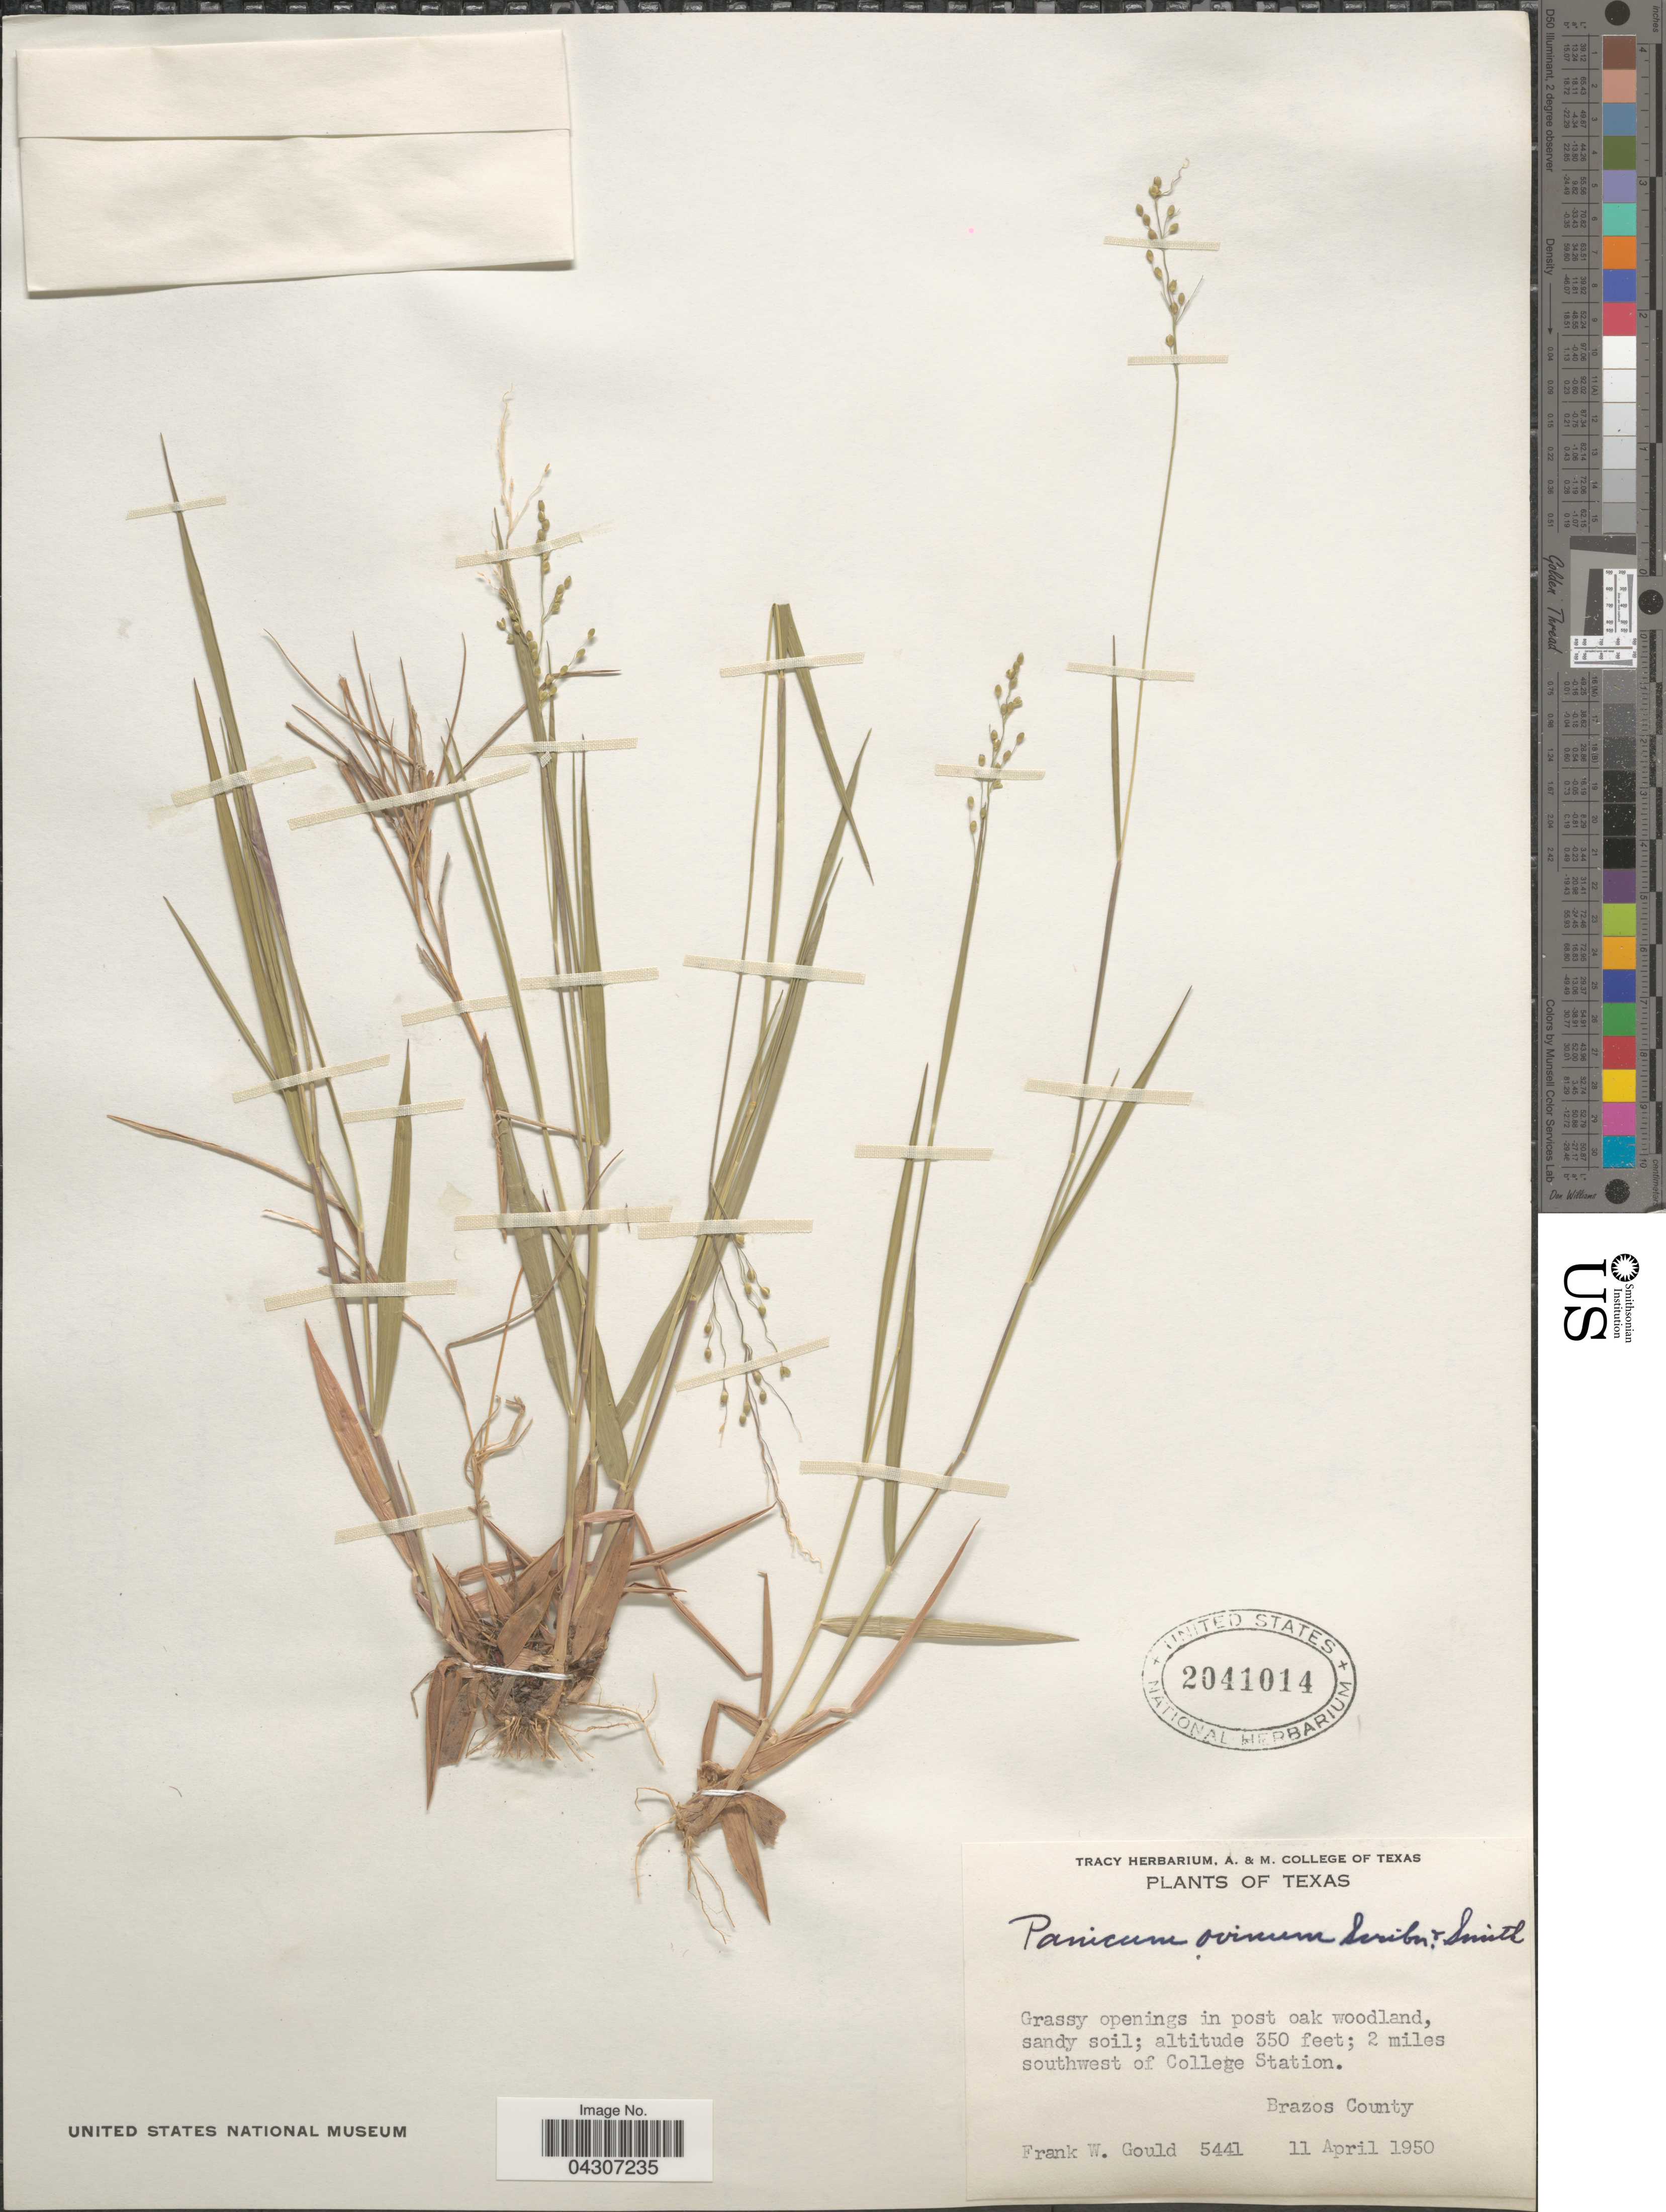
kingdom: Plantae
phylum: Tracheophyta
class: Liliopsida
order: Poales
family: Poaceae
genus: Dichanthelium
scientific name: Dichanthelium aciculare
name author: (Desv. ex Poir.) Gould & C.A. Clark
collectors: F. W. Gould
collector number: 5441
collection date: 1950-04-11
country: United States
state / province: Texas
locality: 2 miles southwest of College Station. Brazos County.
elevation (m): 107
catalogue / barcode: US 2041014